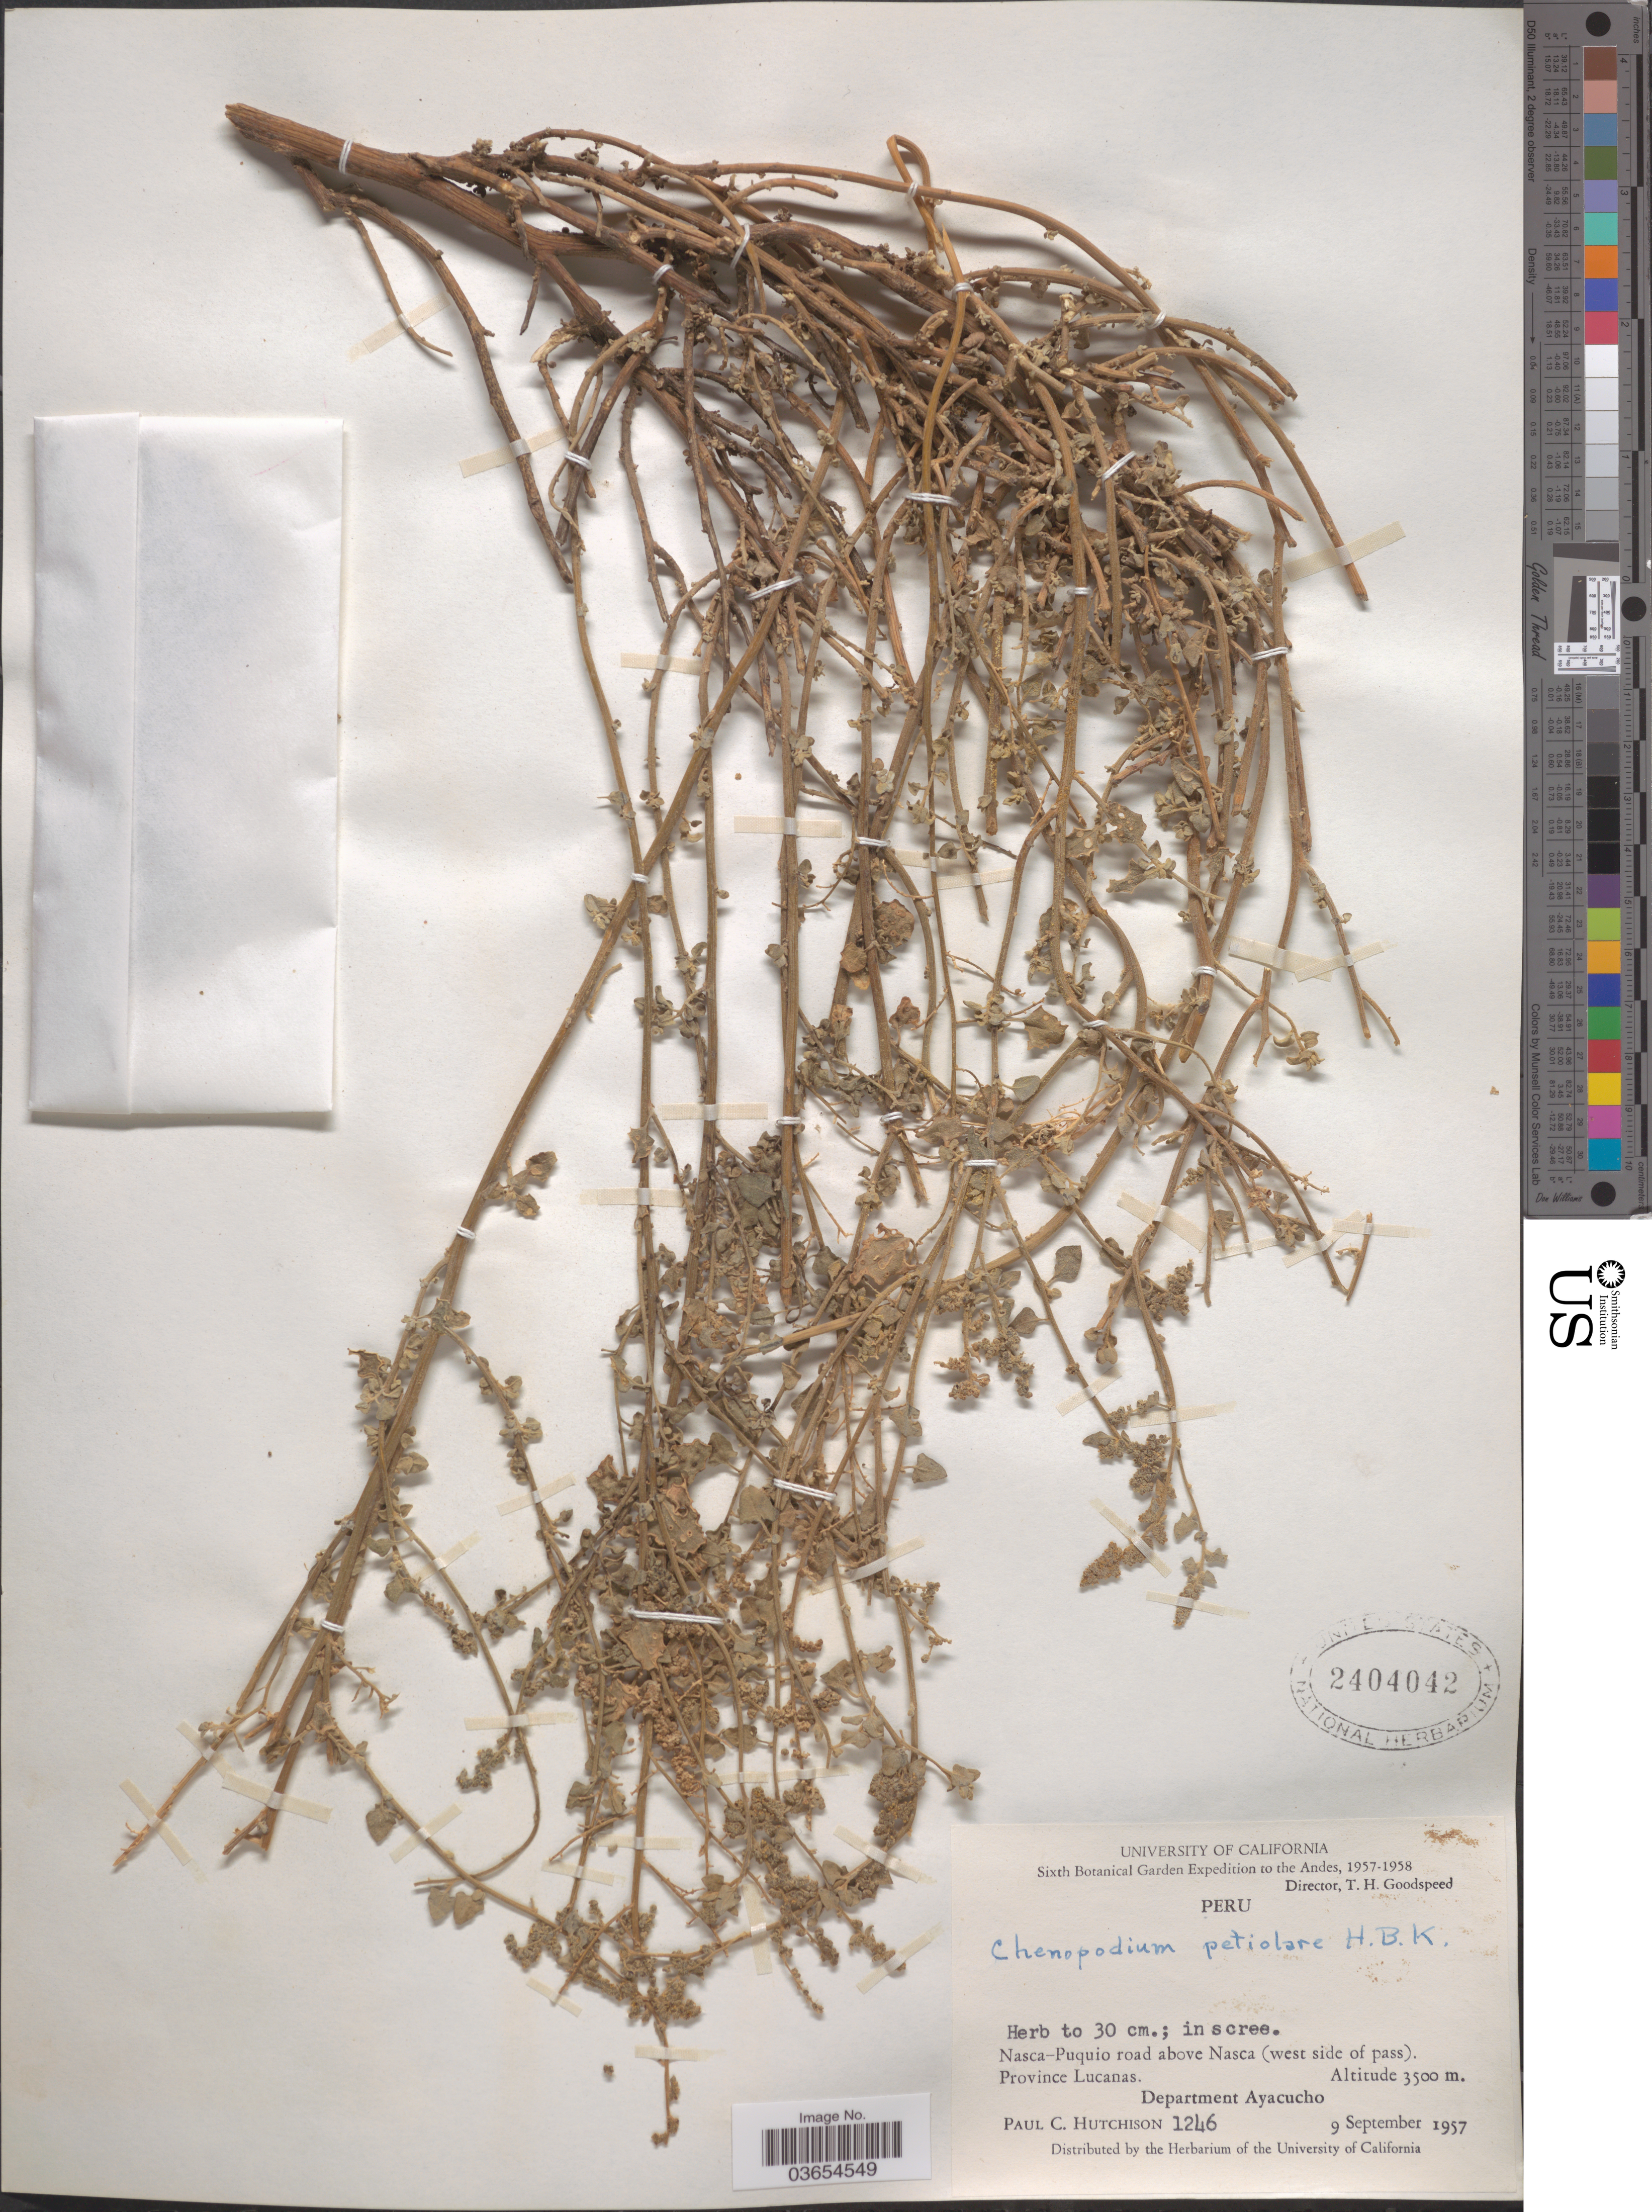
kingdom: Plantae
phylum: Tracheophyta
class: Magnoliopsida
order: Caryophyllales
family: Amaranthaceae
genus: Chenopodium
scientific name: Chenopodium murale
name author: L.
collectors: P. C. Hutchison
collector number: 1246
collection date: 1957-09-09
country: Peru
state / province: Ayacucho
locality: Andes. Nasco-Puquio road above Nasca (west side of pass). Department Ayacucho.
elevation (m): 3500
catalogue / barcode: US 2404042